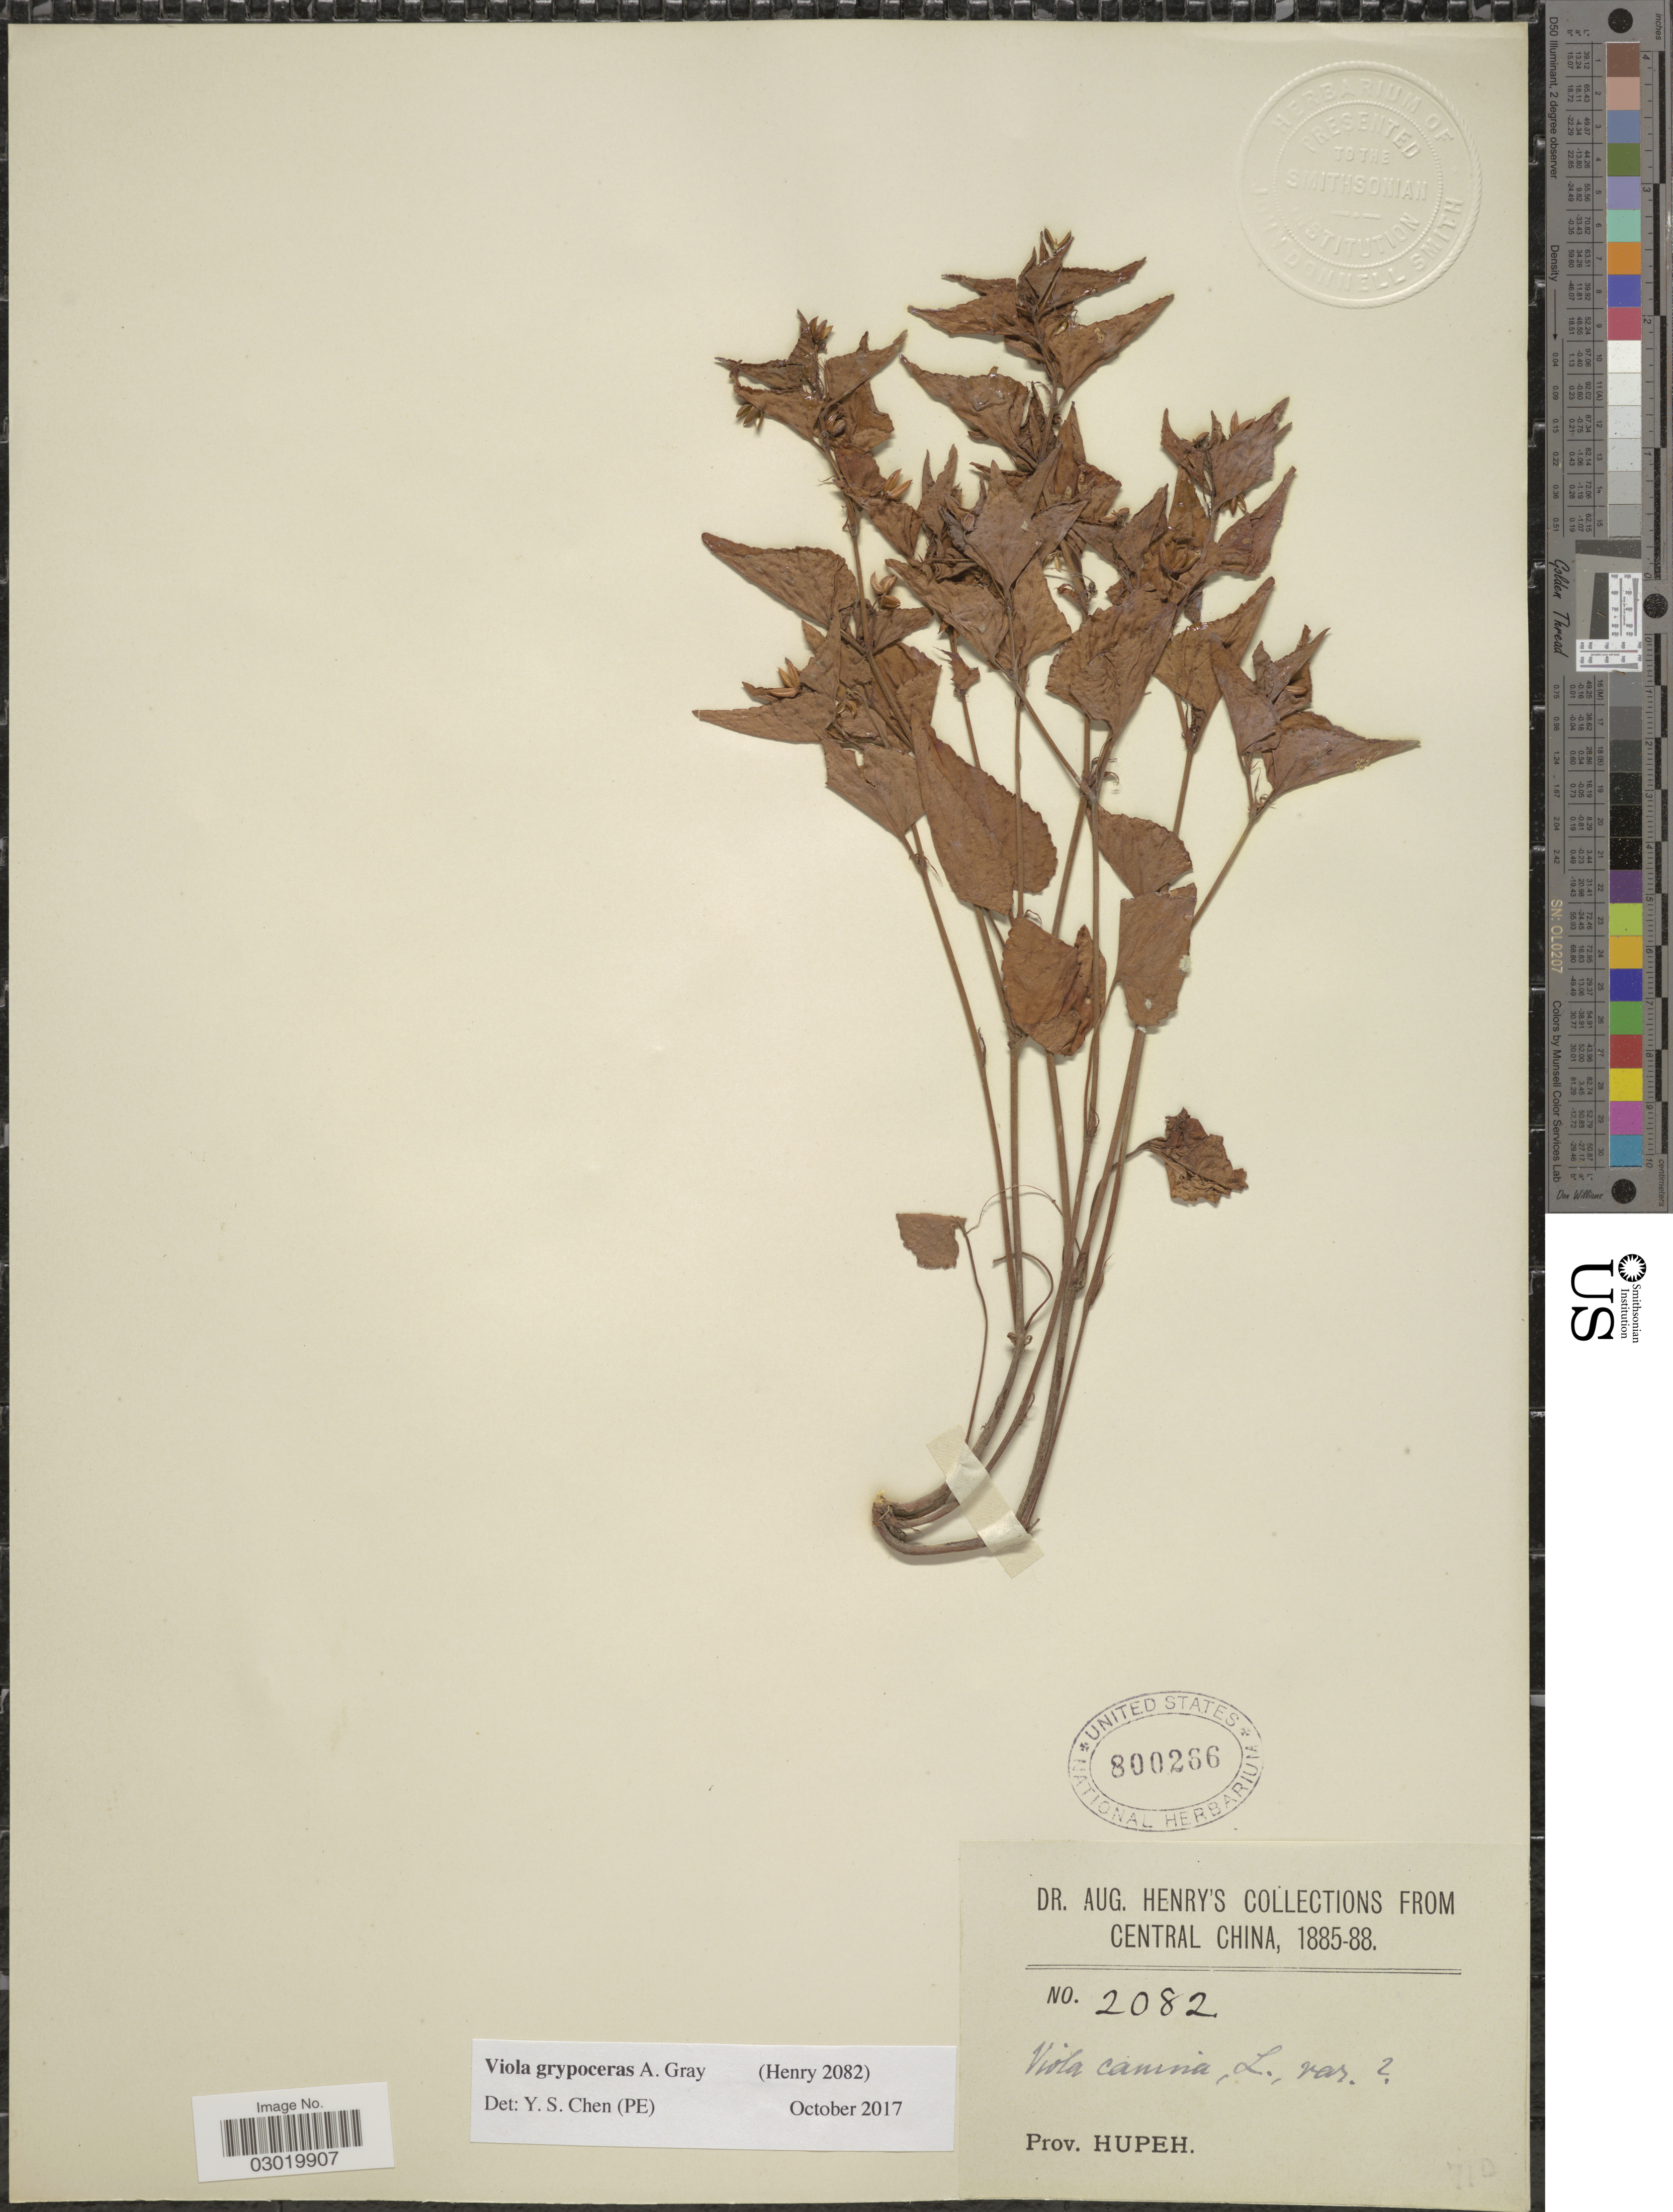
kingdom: Plantae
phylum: Tracheophyta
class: Magnoliopsida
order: Malpighiales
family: Violaceae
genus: Viola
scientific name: Viola grypoceras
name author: A. Gray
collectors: A. Henry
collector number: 2082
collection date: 1885/1888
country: China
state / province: Hubei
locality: Central China. Prov. Hupeh.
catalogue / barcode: US 800266